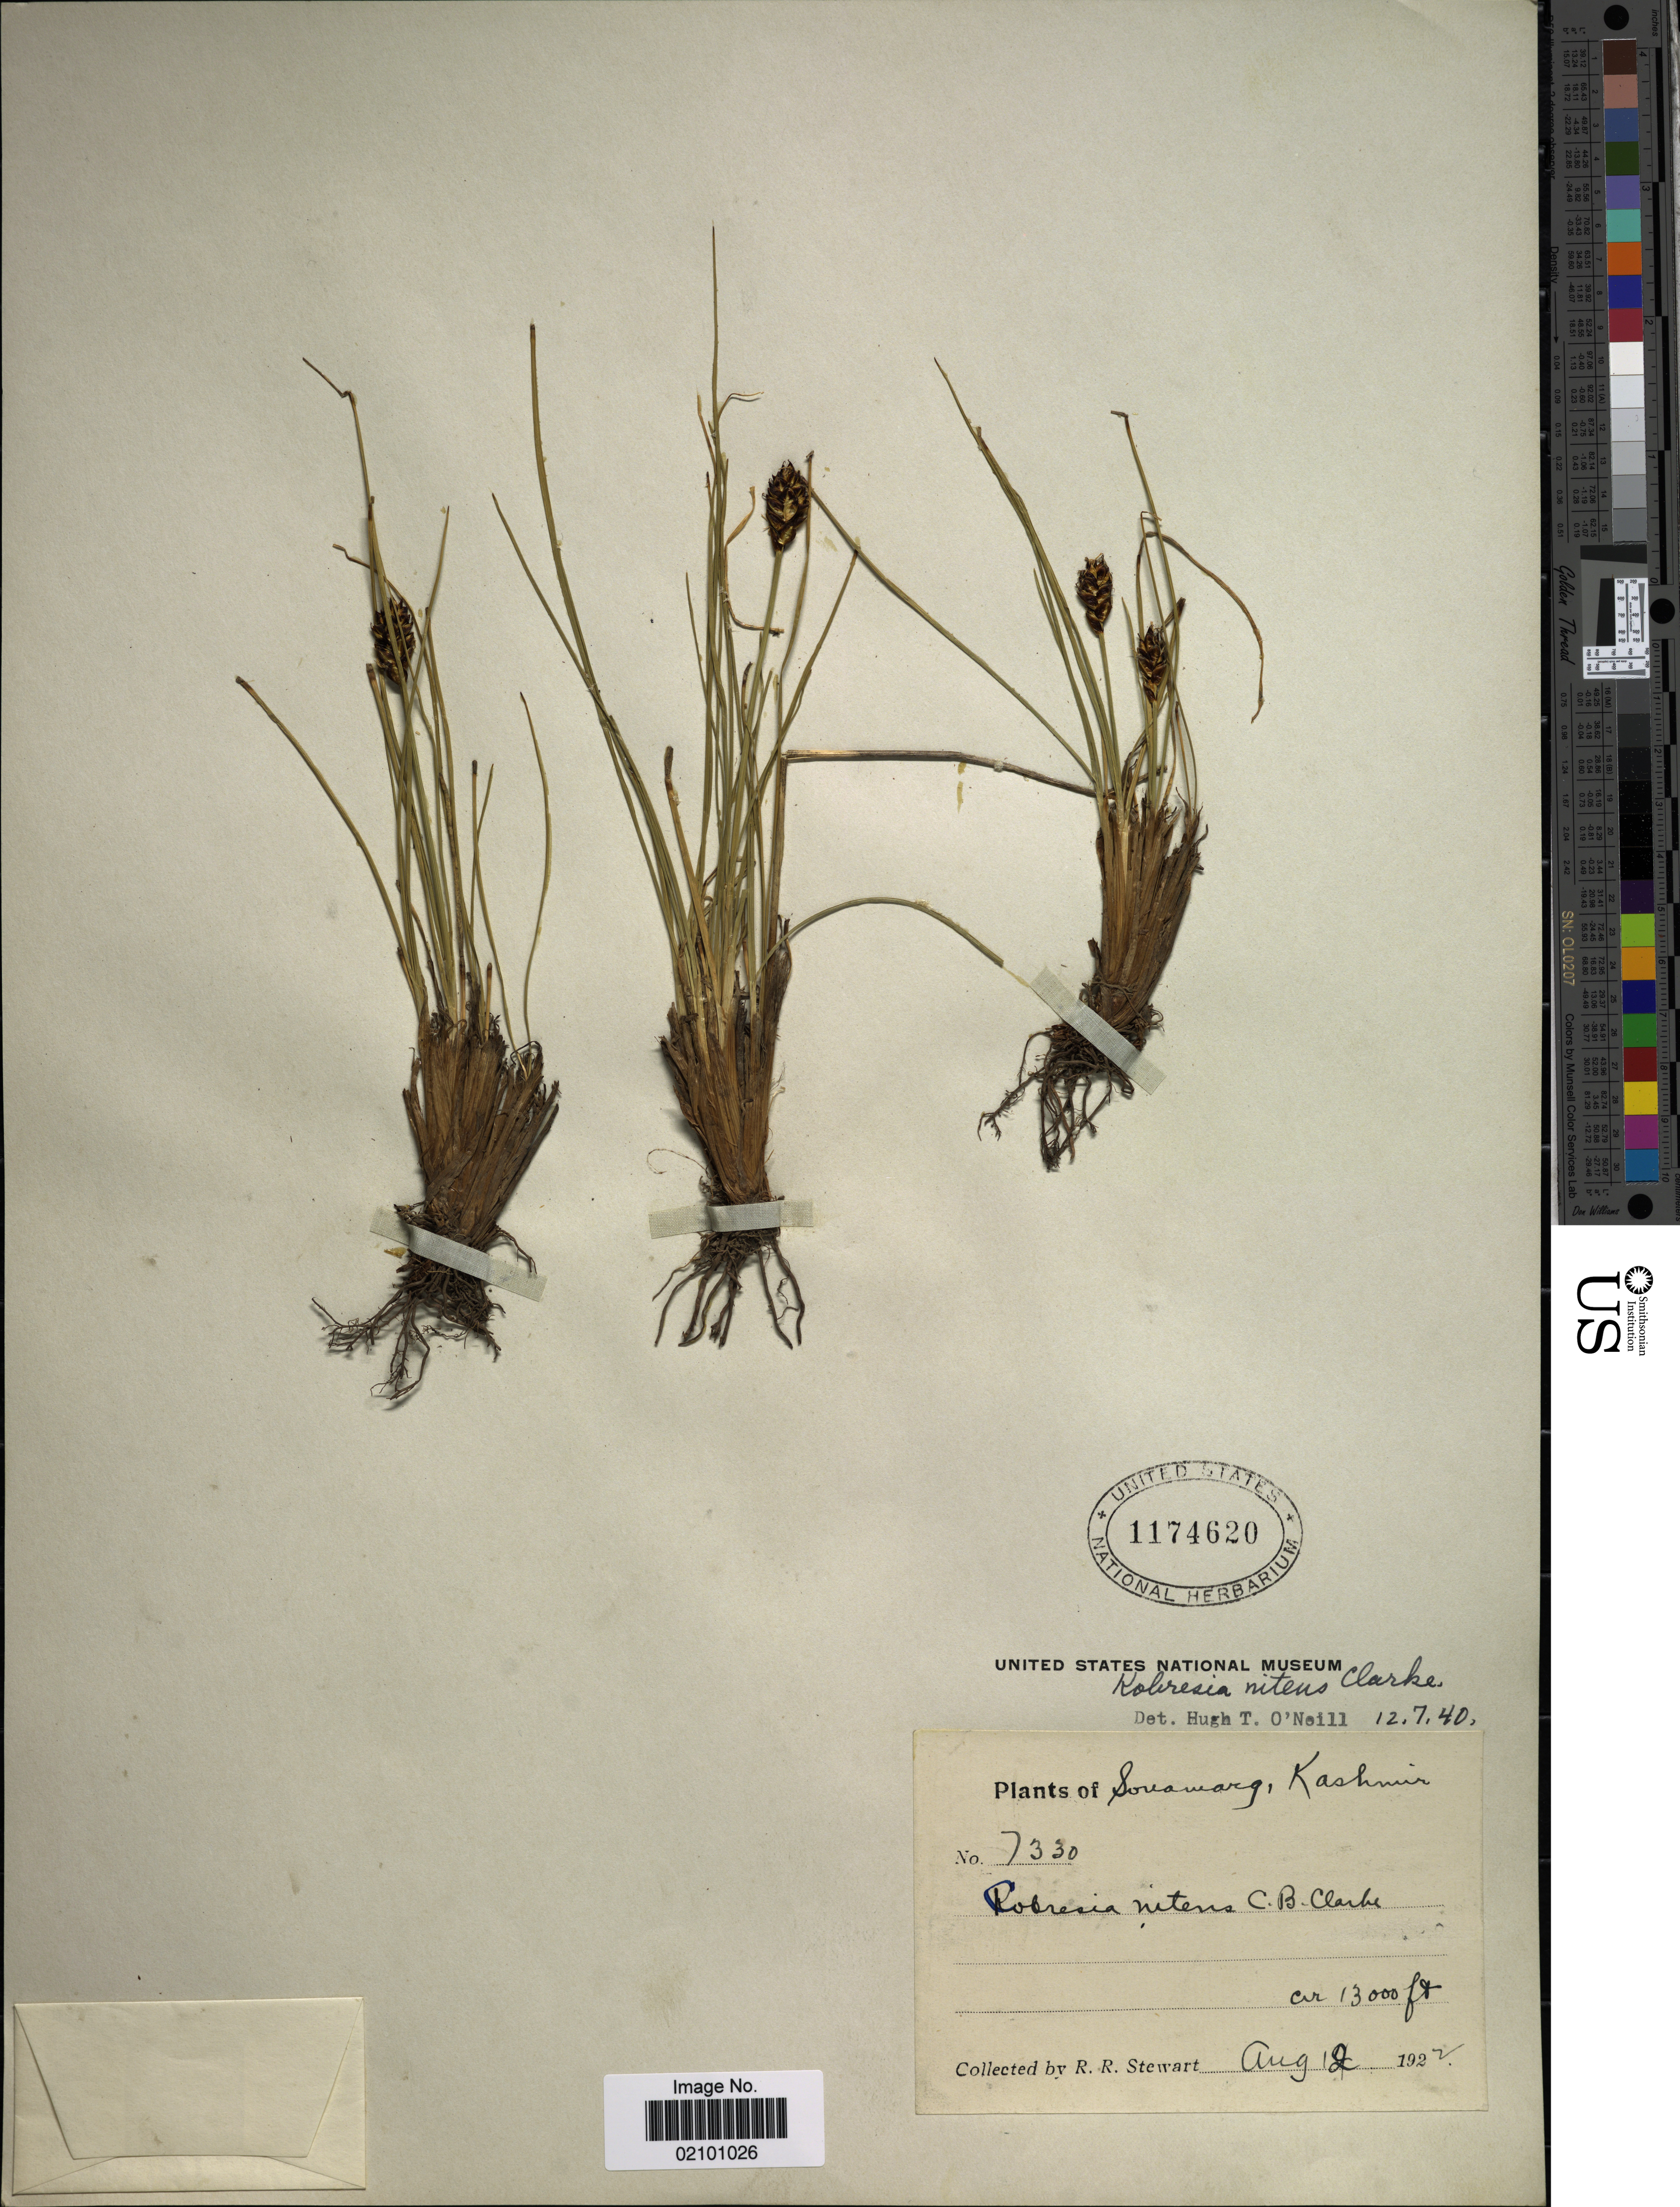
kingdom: Plantae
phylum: Tracheophyta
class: Liliopsida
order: Poales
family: Cyperaceae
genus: Carex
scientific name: Carex ovoidispica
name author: O. Yano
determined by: Strong, M. T., (US), Smithsonian Institution - National Museum of Natural History (UNITED STATES)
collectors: R. R. Stewart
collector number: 7330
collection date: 1922-08-12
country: India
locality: Sonamarg, Kashmir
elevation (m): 3962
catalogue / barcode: US 1174620